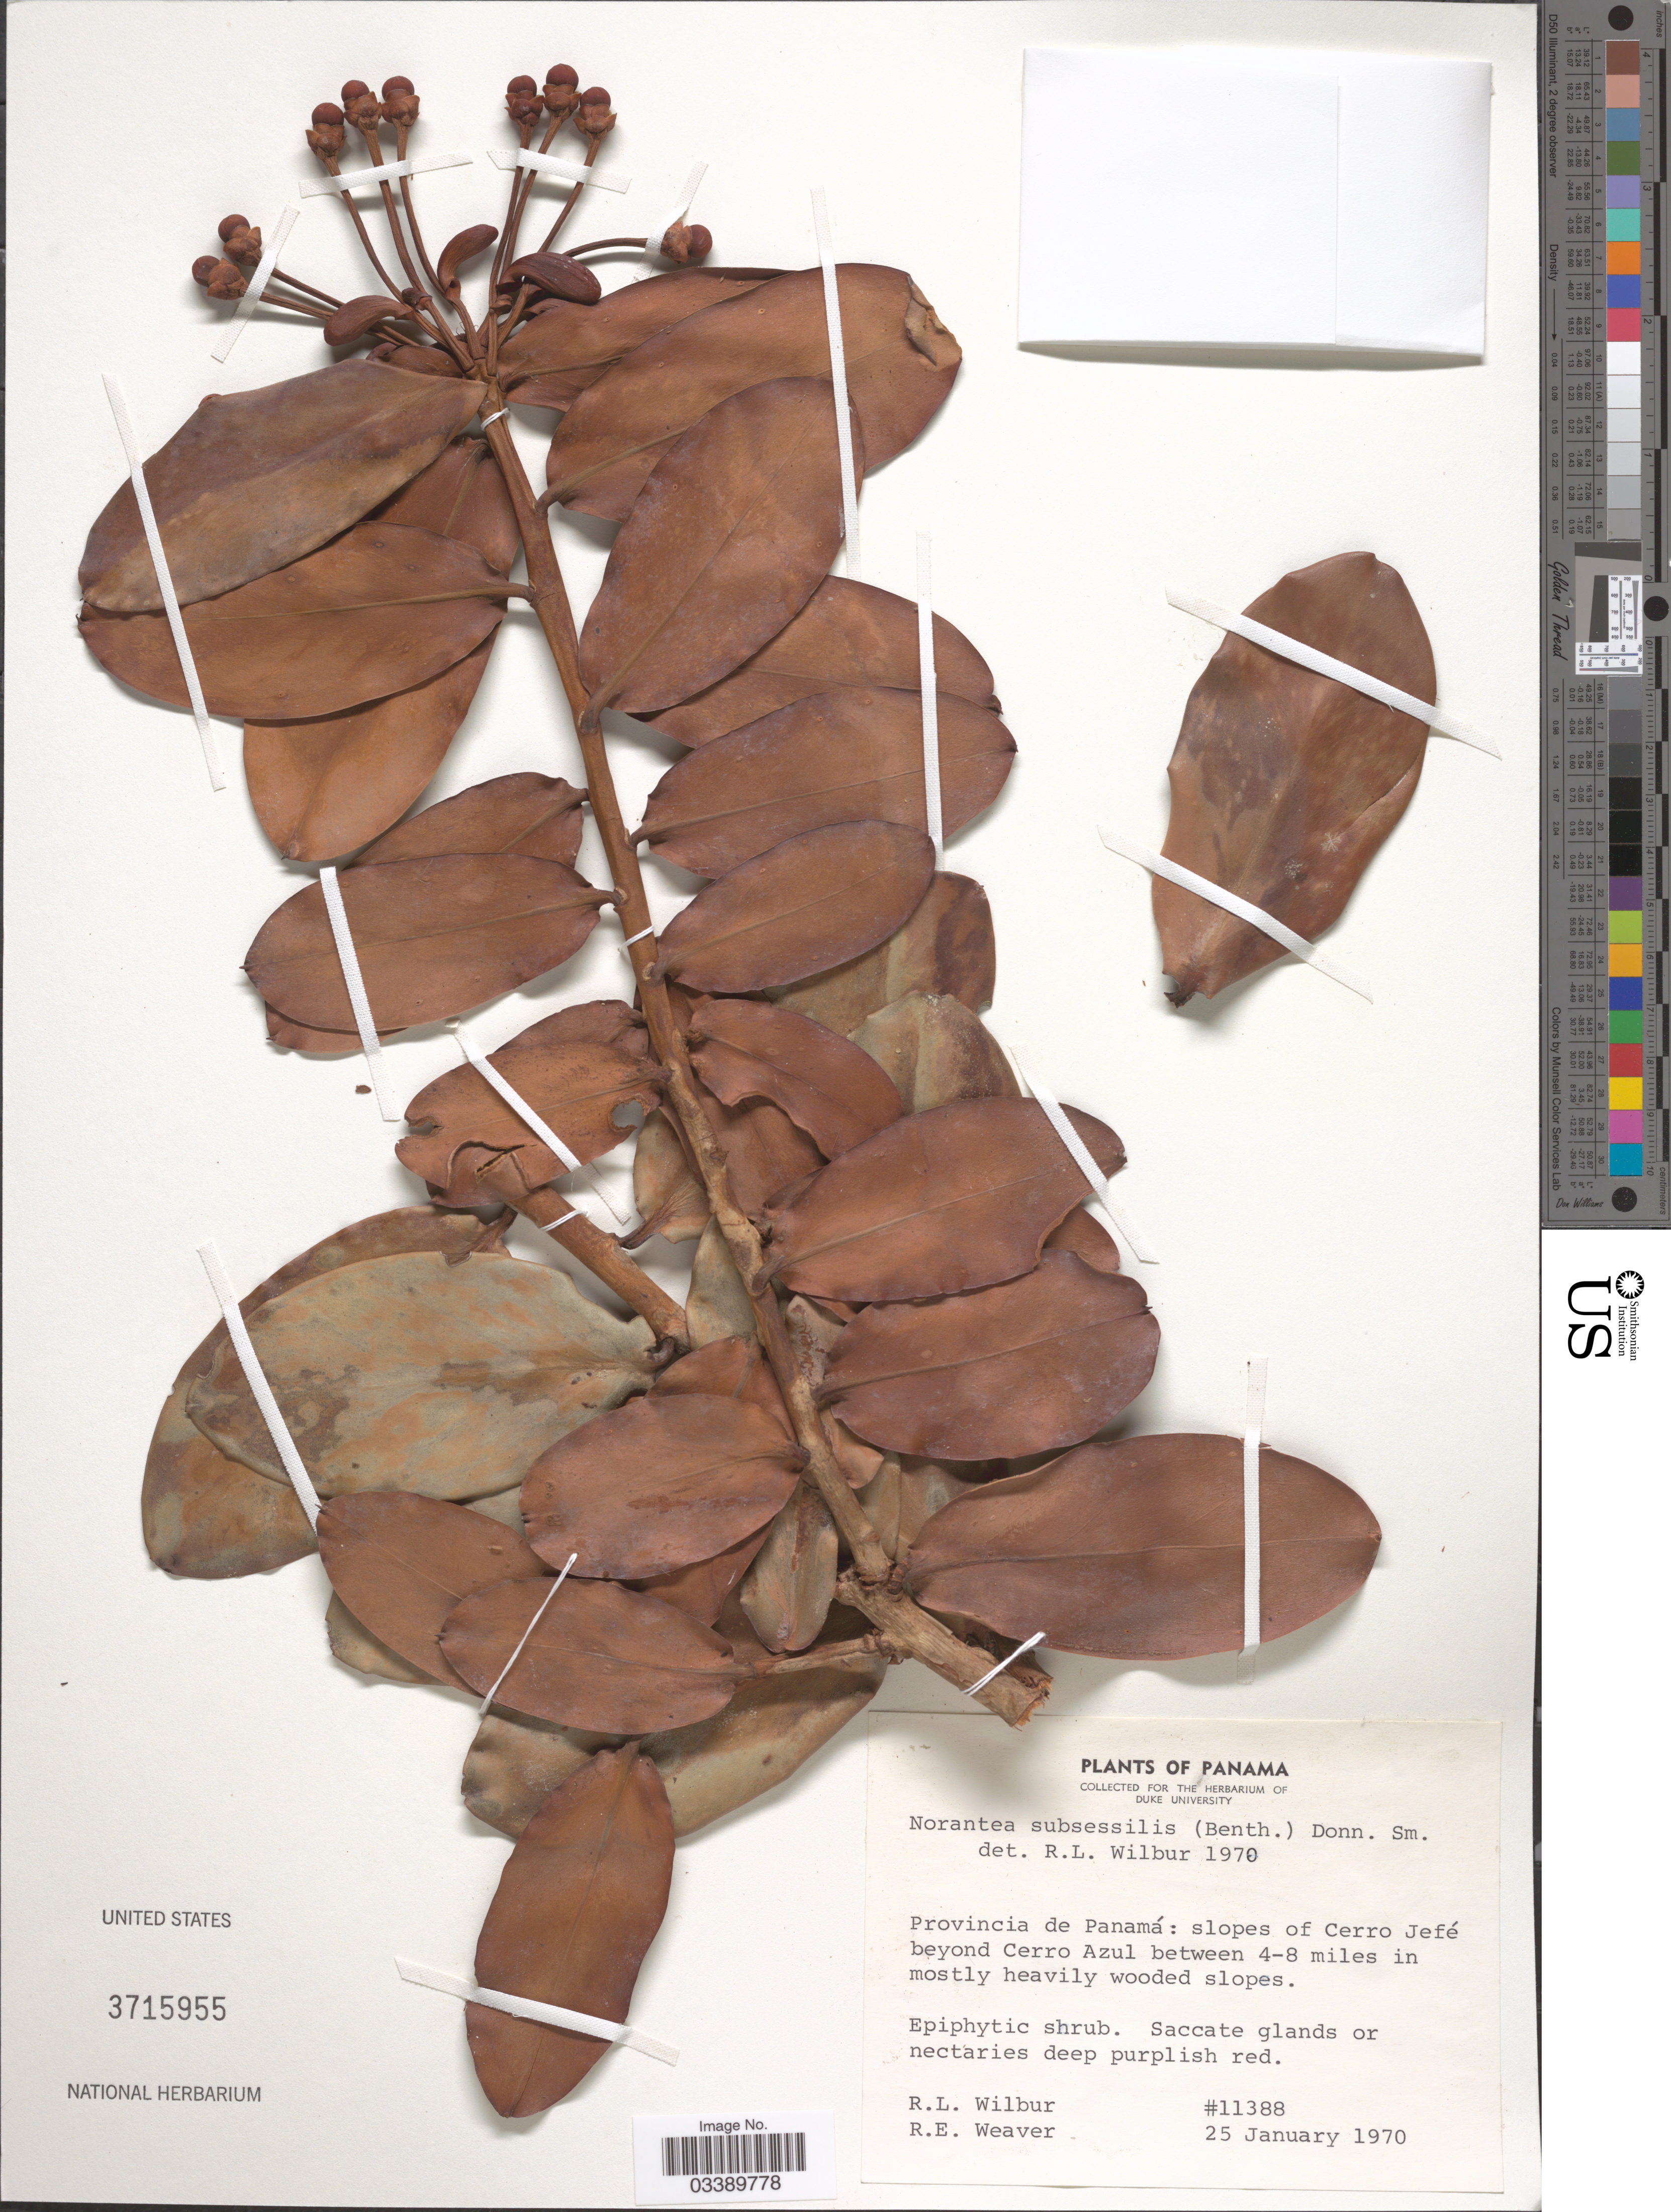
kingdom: Plantae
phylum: Tracheophyta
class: Magnoliopsida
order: Ericales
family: Marcgraviaceae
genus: Marcgraviastrum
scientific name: Marcgraviastrum subsessile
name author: (Benth.) Bedell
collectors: R. L. Wilbur & R. E. Weaver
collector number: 11388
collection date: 1970-01-25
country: Panama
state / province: Panamá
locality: Slopes of Cerro Jefé beyond Cerro Azul between 4-8 miles in mostly heavily wooded slopes.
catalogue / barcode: US 3715955